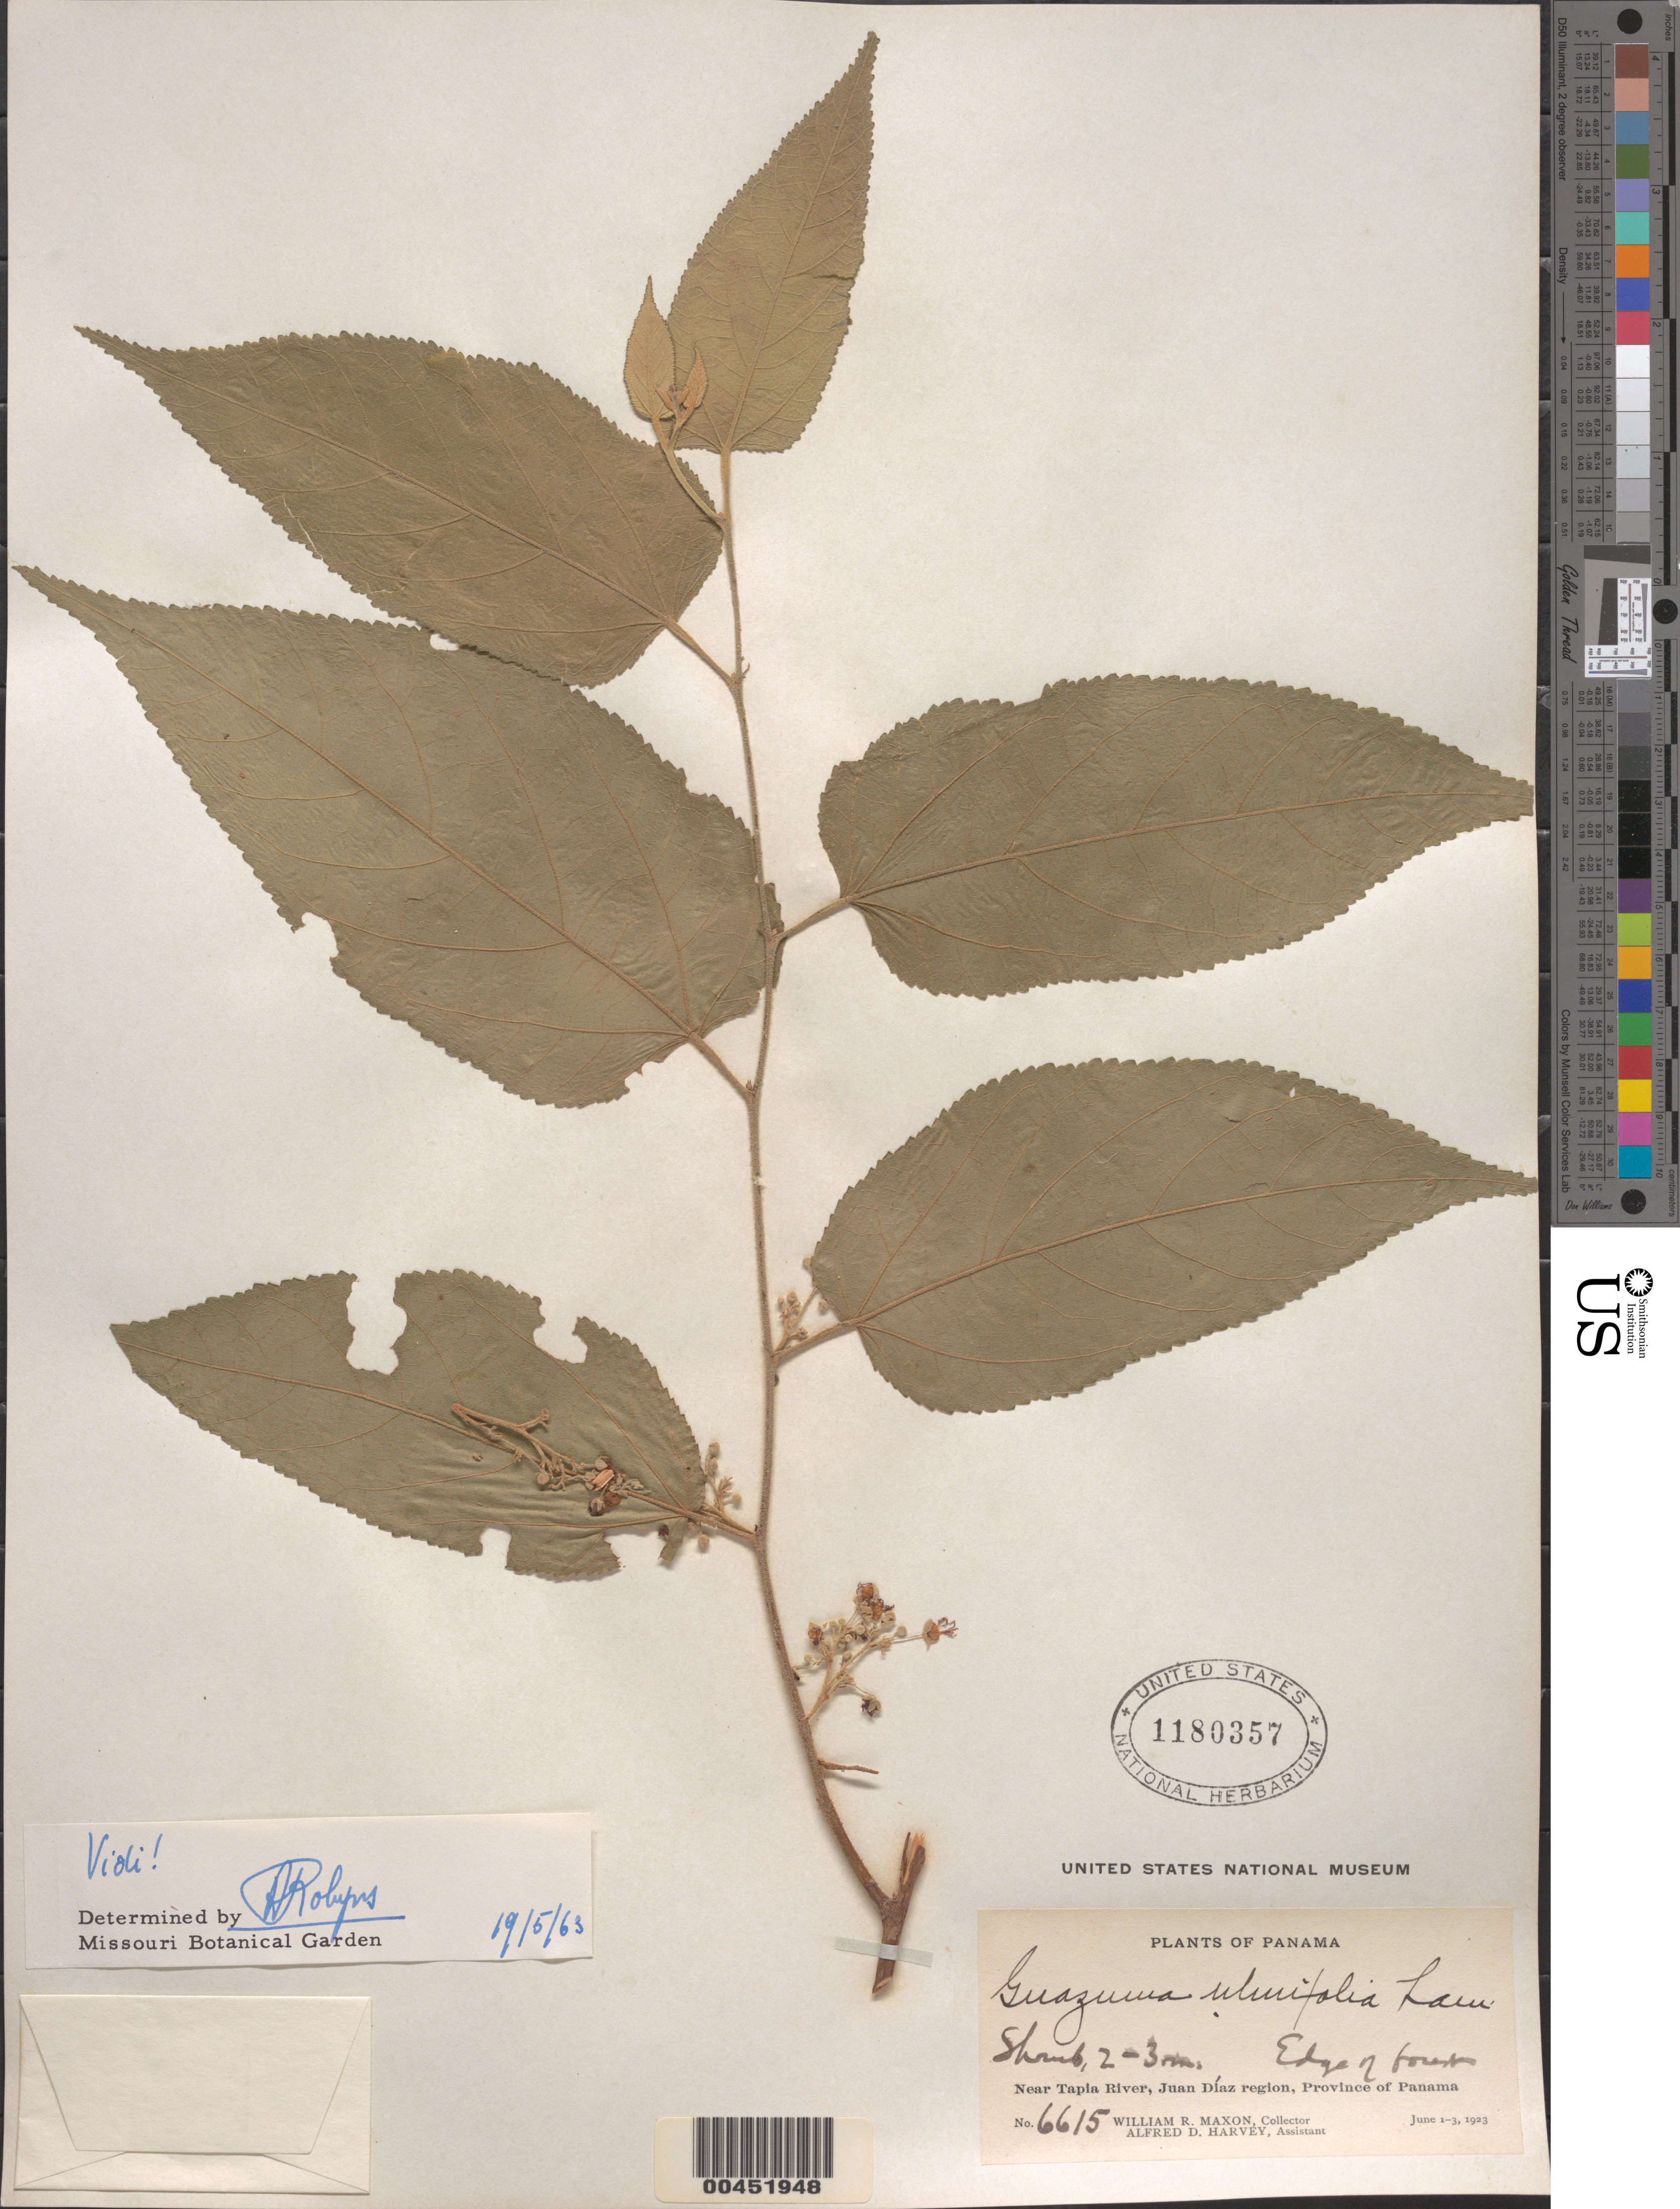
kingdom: Plantae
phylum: Tracheophyta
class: Magnoliopsida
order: Malvales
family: Malvaceae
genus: Guazuma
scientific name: Guazuma ulmifolia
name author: Lam.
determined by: Robyns, A. G. M.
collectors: W. R. Maxon & A. D. Harvey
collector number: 6615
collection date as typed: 01 Jun 1923 to 03 Jun 1923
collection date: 1923-06-01/1923-06-03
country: Panama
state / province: Panamá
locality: Near Tapia River, Juan Díaz region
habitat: edge of woods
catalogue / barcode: US 1180357